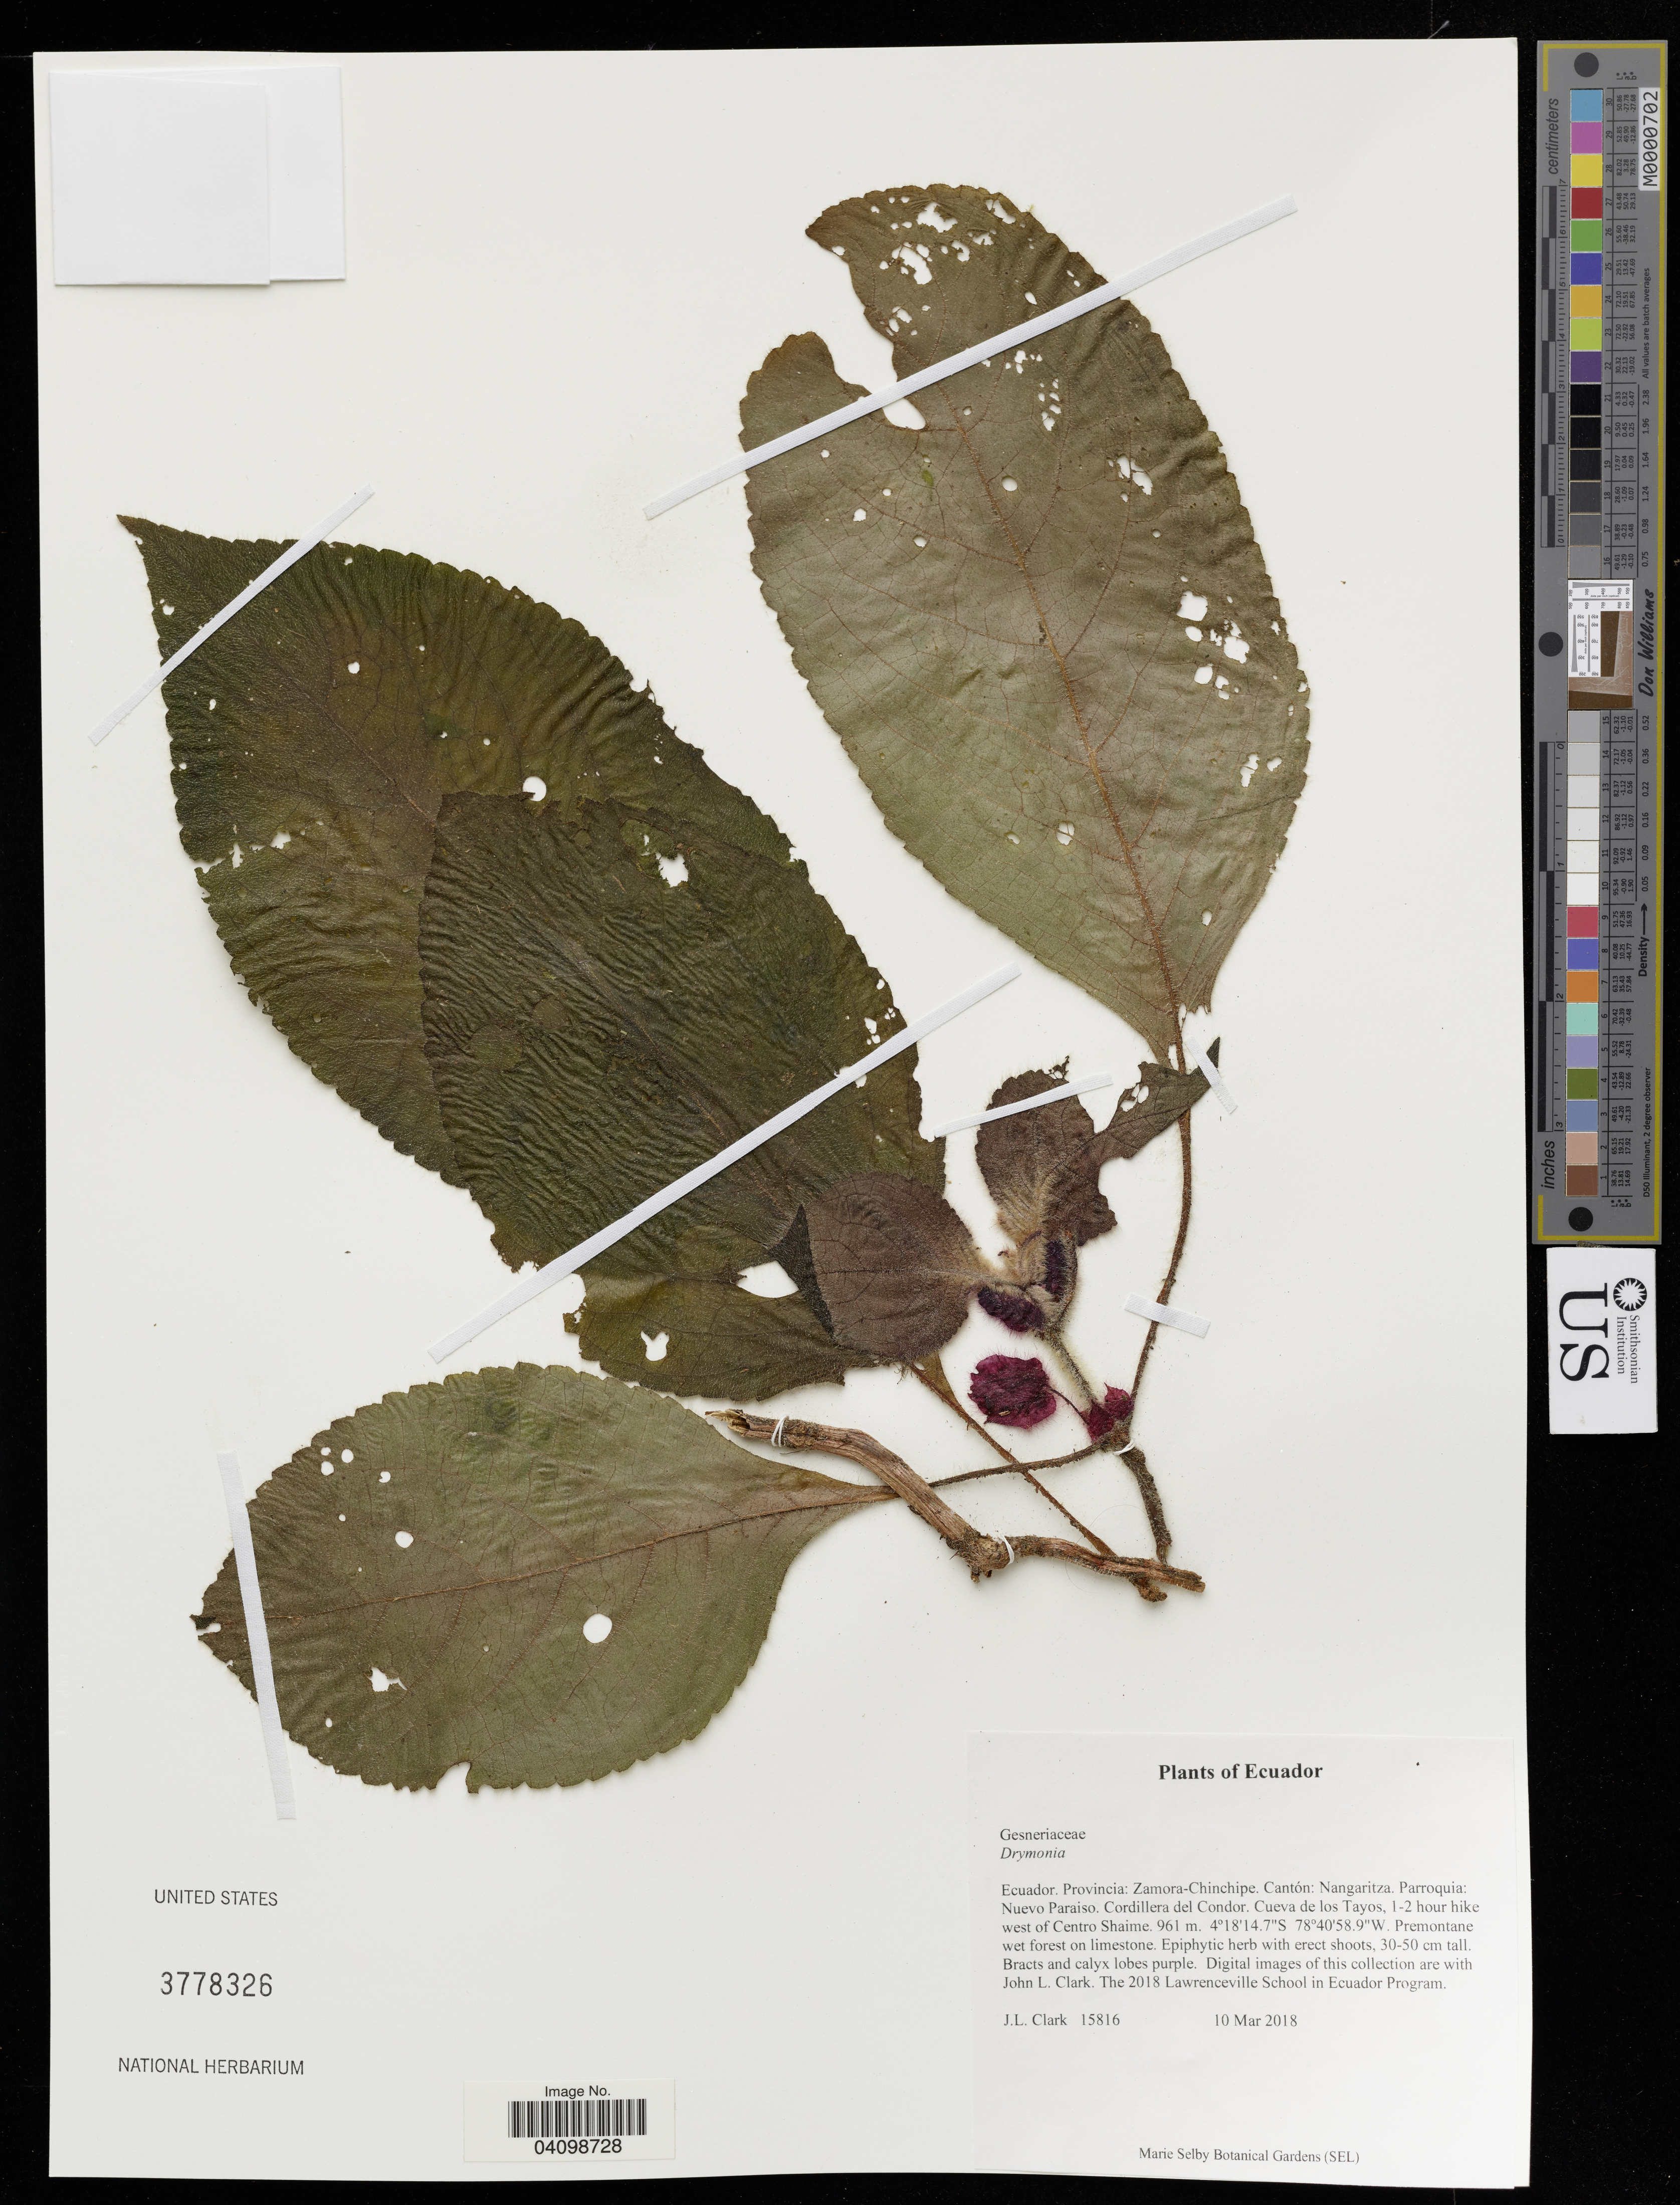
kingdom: Plantae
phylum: Tracheophyta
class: Magnoliopsida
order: Lamiales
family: Gesneriaceae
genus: Drymonia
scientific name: Drymonia sp.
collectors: J. Clark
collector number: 15816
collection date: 2018-03-10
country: Ecuador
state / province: Zamora-Chinchipe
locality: Cantón: Nangaritza: Parroquia: Nuevo Paraiso, Cordillera del Condor, Cueva de los Tayos, 1-2 hour hike west of Centro Shaime.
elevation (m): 961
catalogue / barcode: US 3778326